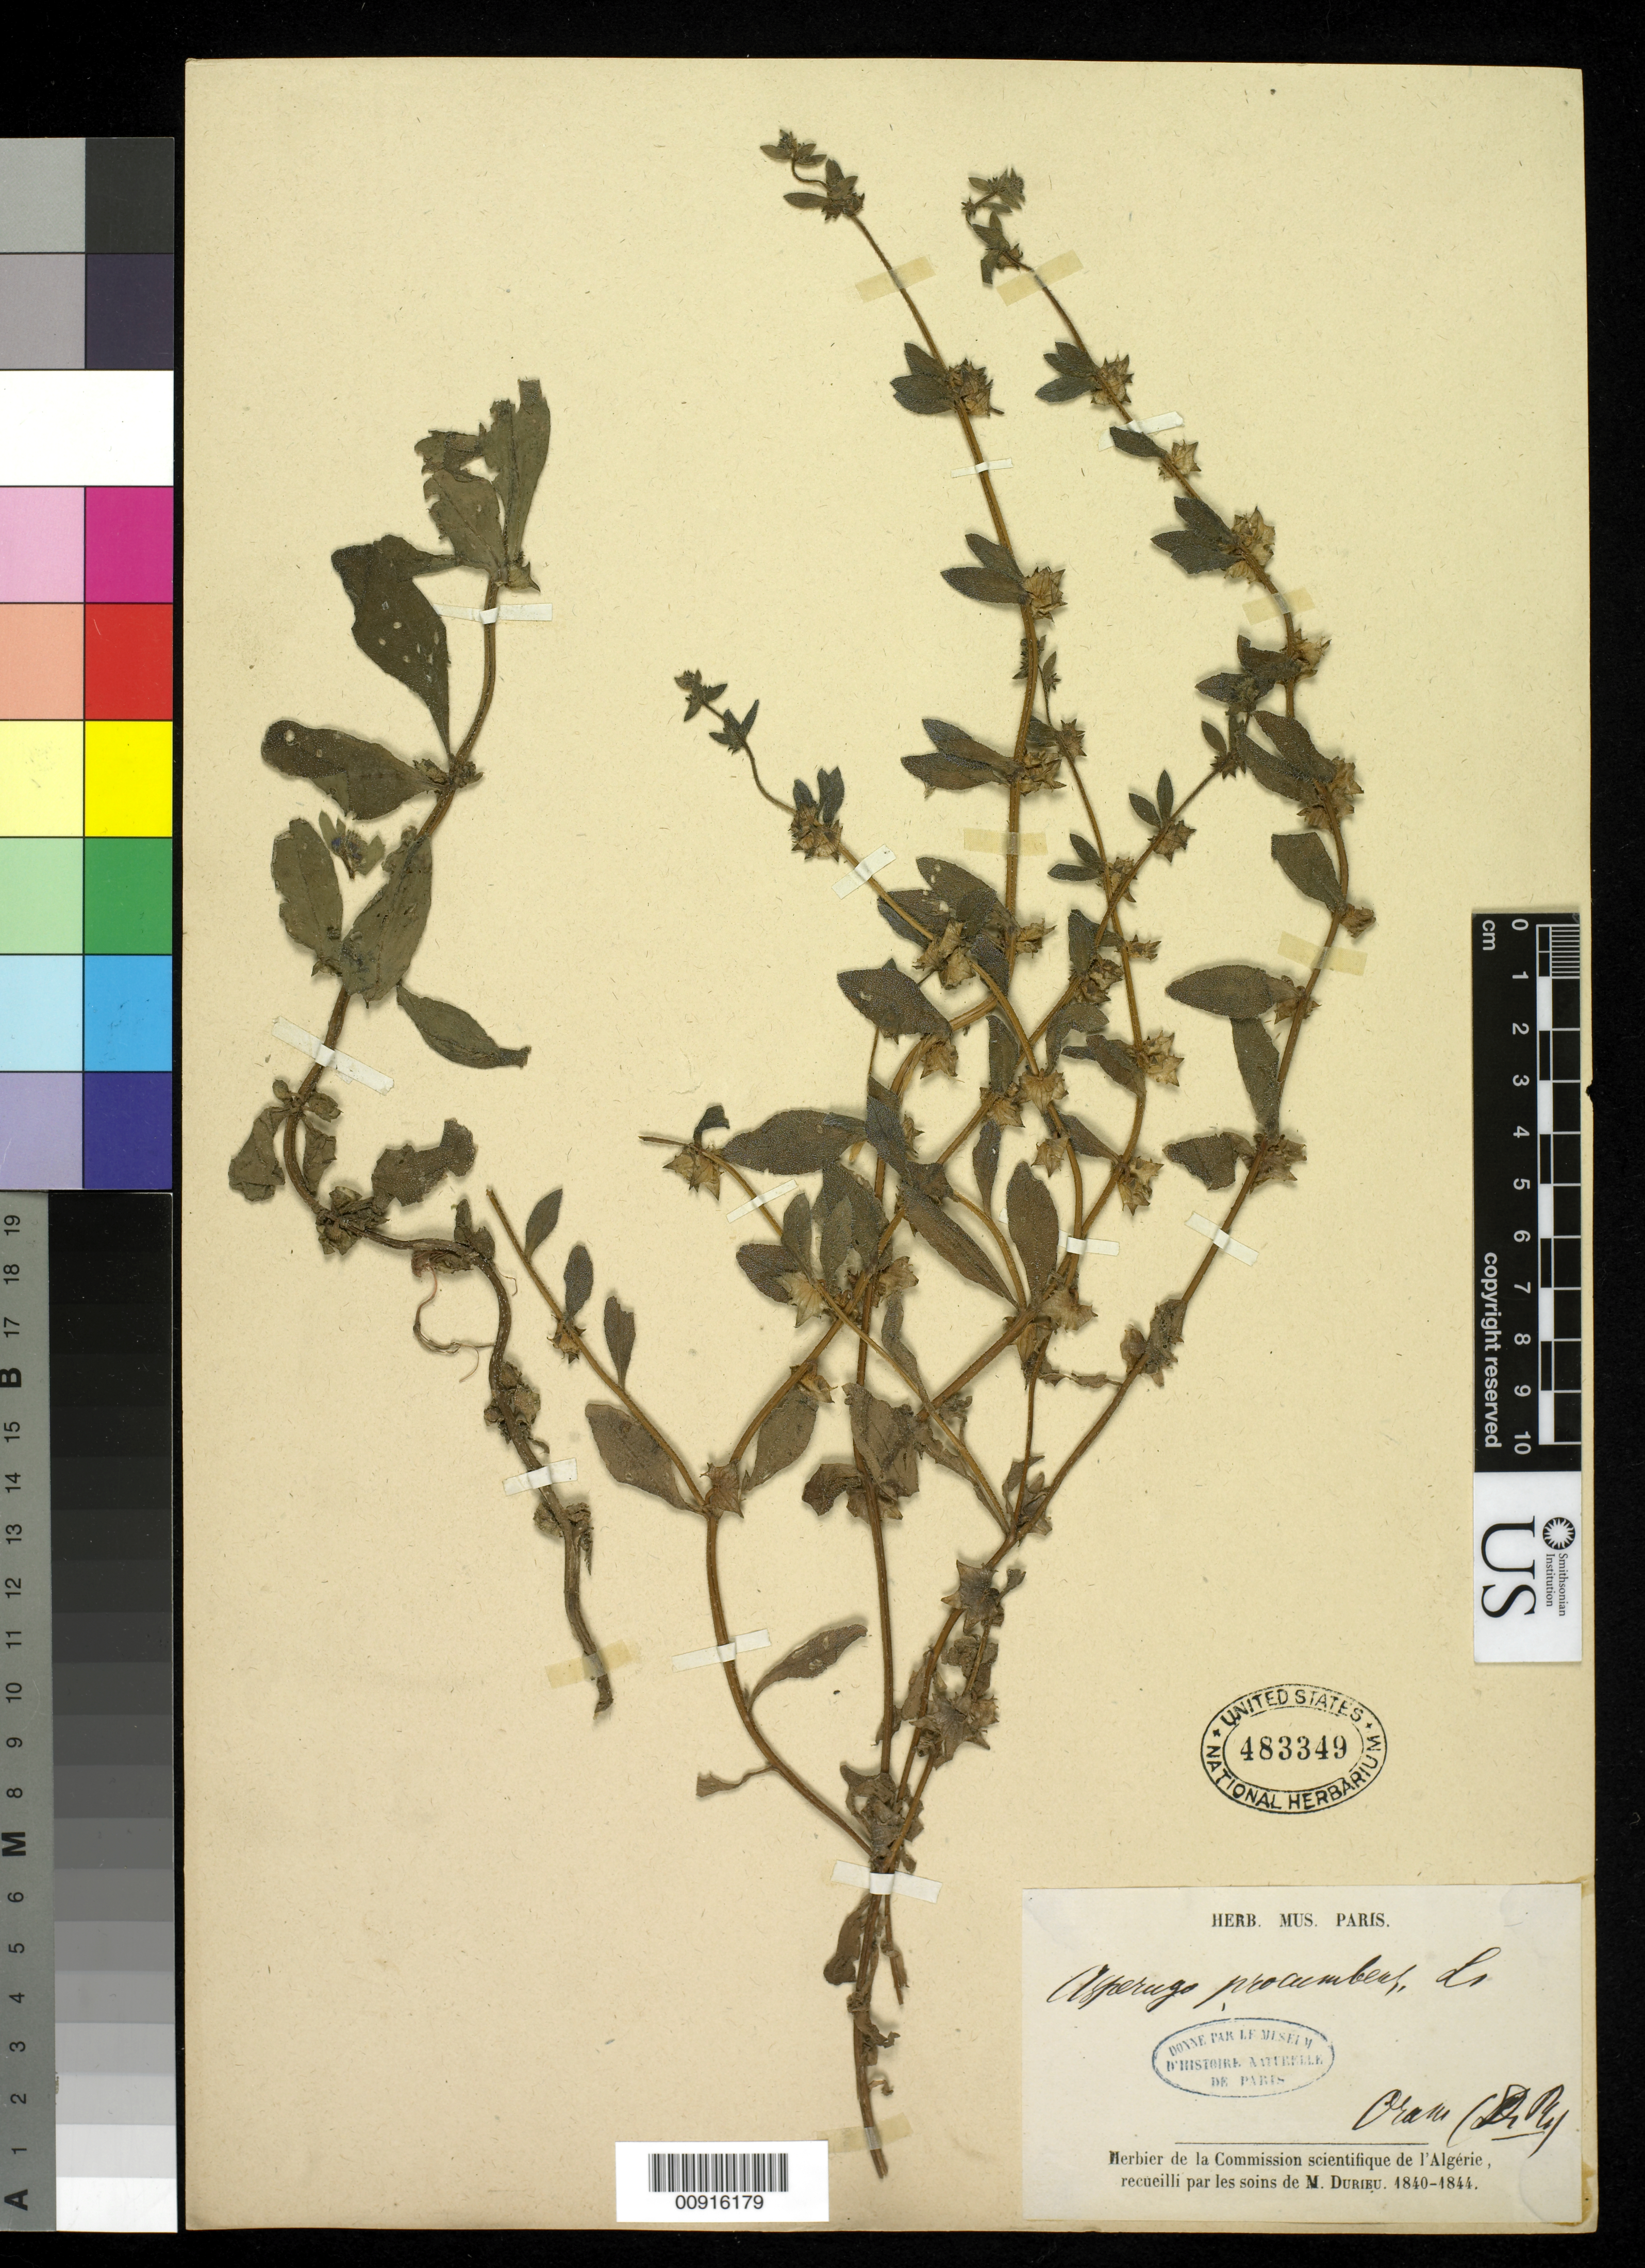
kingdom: Plantae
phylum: Tracheophyta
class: Magnoliopsida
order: Boraginales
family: Boraginaceae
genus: Asperugo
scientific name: Asperugo procumbens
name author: L.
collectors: M. C. Durieu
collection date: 1840/1844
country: Algeria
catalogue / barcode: US 483349